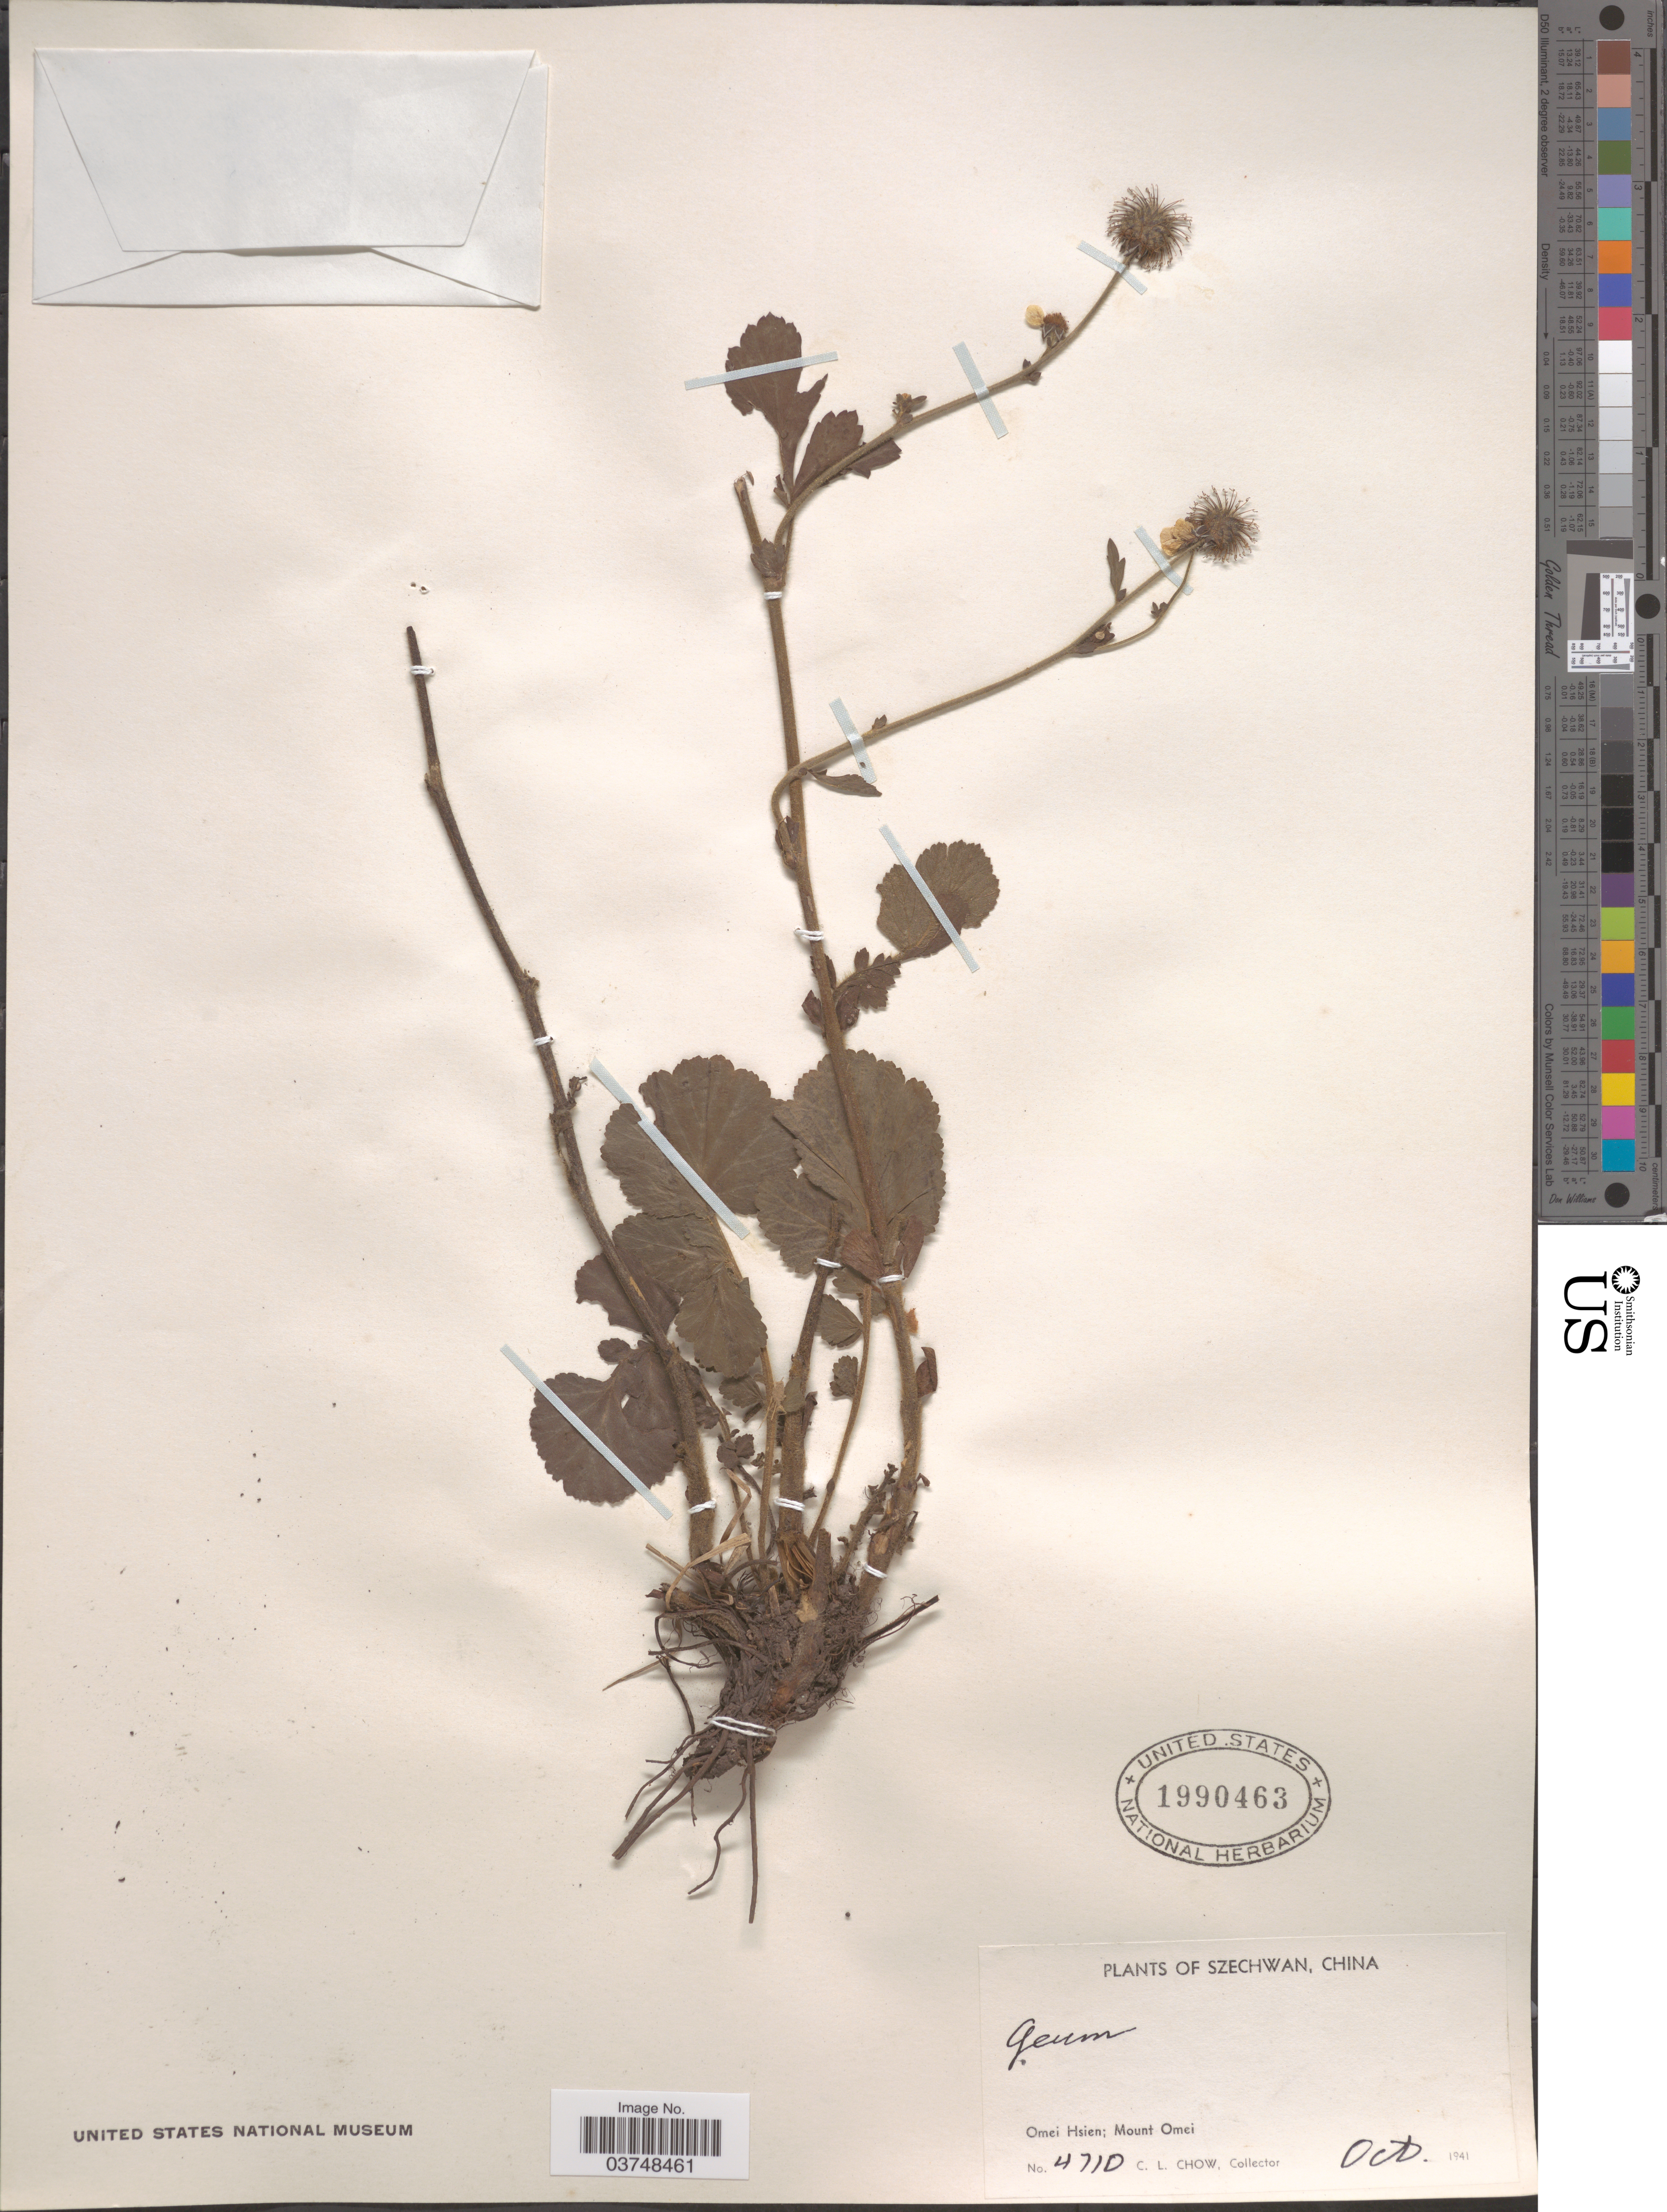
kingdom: Plantae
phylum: Tracheophyta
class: Magnoliopsida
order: Rosales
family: Rosaceae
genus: Geum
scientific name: Geum sp.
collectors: C. Chow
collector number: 4710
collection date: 1941-10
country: China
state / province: Sichuan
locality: Szechwan. Omei Hsien; Mount Omei.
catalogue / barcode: US 1990463